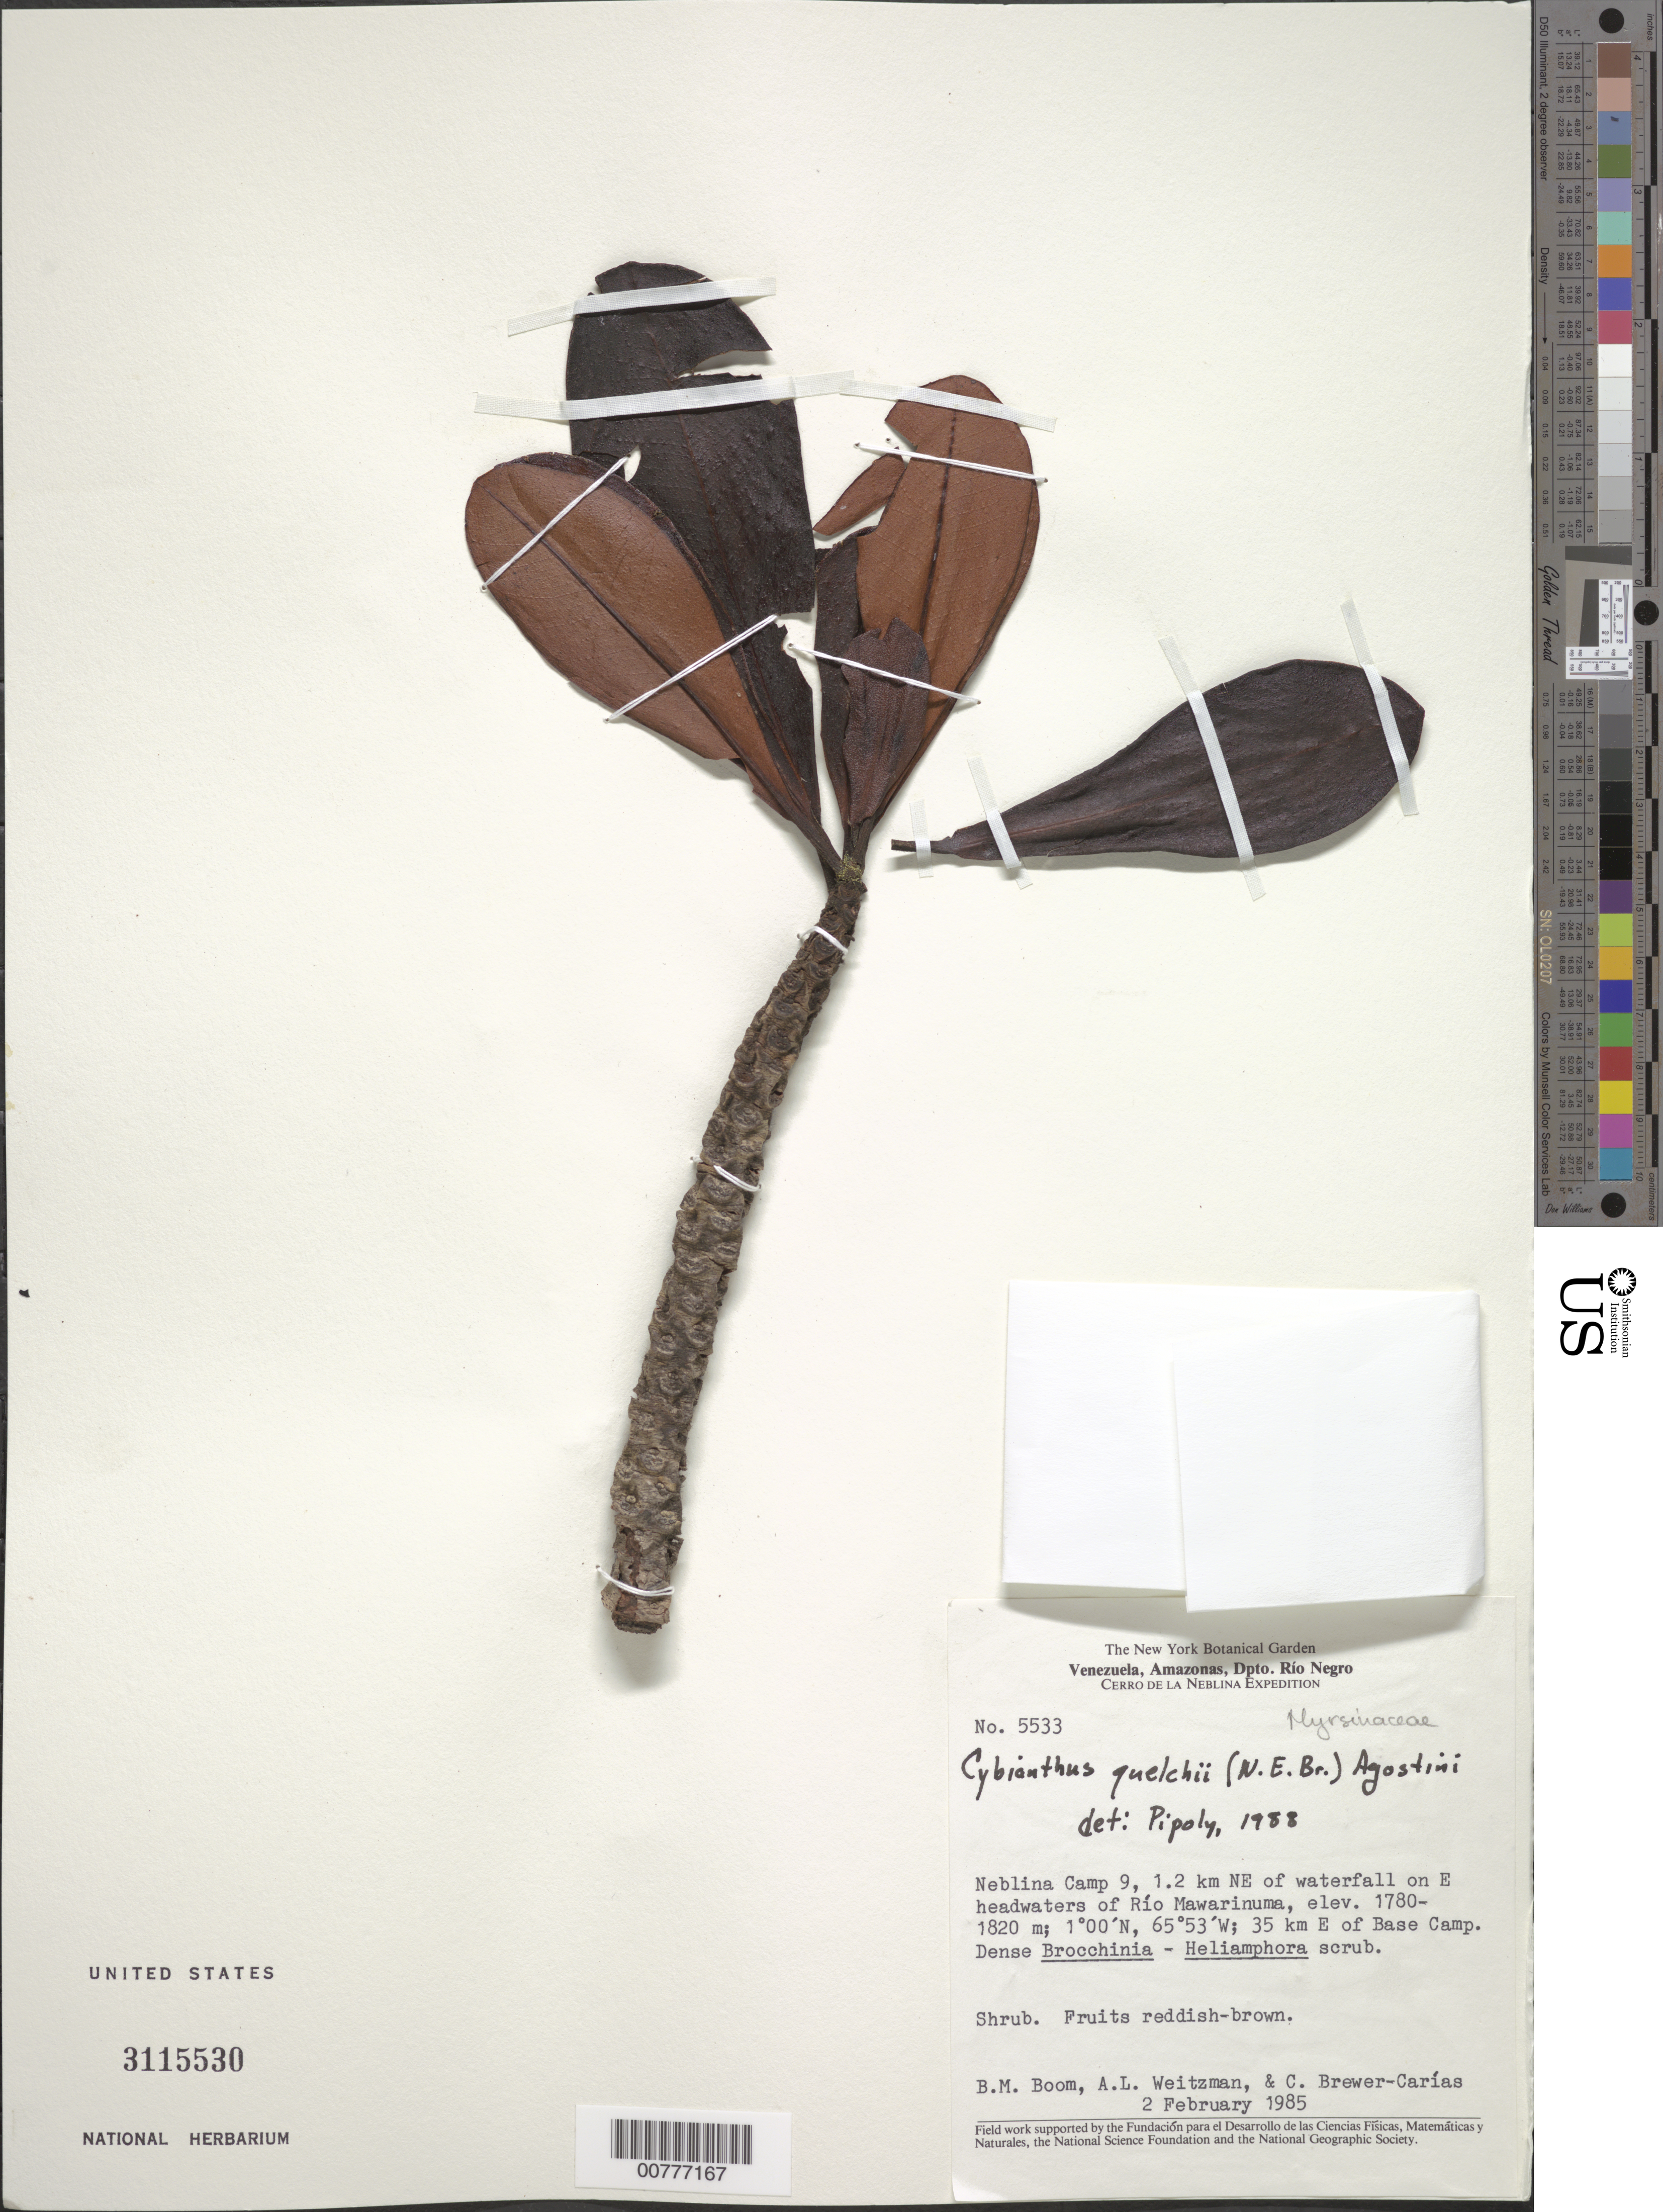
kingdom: Plantae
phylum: Tracheophyta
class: Magnoliopsida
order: Ericales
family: Primulaceae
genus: Cybianthus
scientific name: Cybianthus quelchii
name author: (N.E. Br.) G. Agostini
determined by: Pipoly, J. J., III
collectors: B. M. Boom, A. L. Weitzman & C. Brewer-Carias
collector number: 5533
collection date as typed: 2-Feb-85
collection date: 1985-02-02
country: Venezuela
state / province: Amazonas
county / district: Río Negro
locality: Neblina Camp 9, 1.2 km NE of waterfall on E headwaters of Río Mawarinuma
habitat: Dense Brocchinia-Heliamphora scrub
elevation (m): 1780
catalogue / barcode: US 3115530